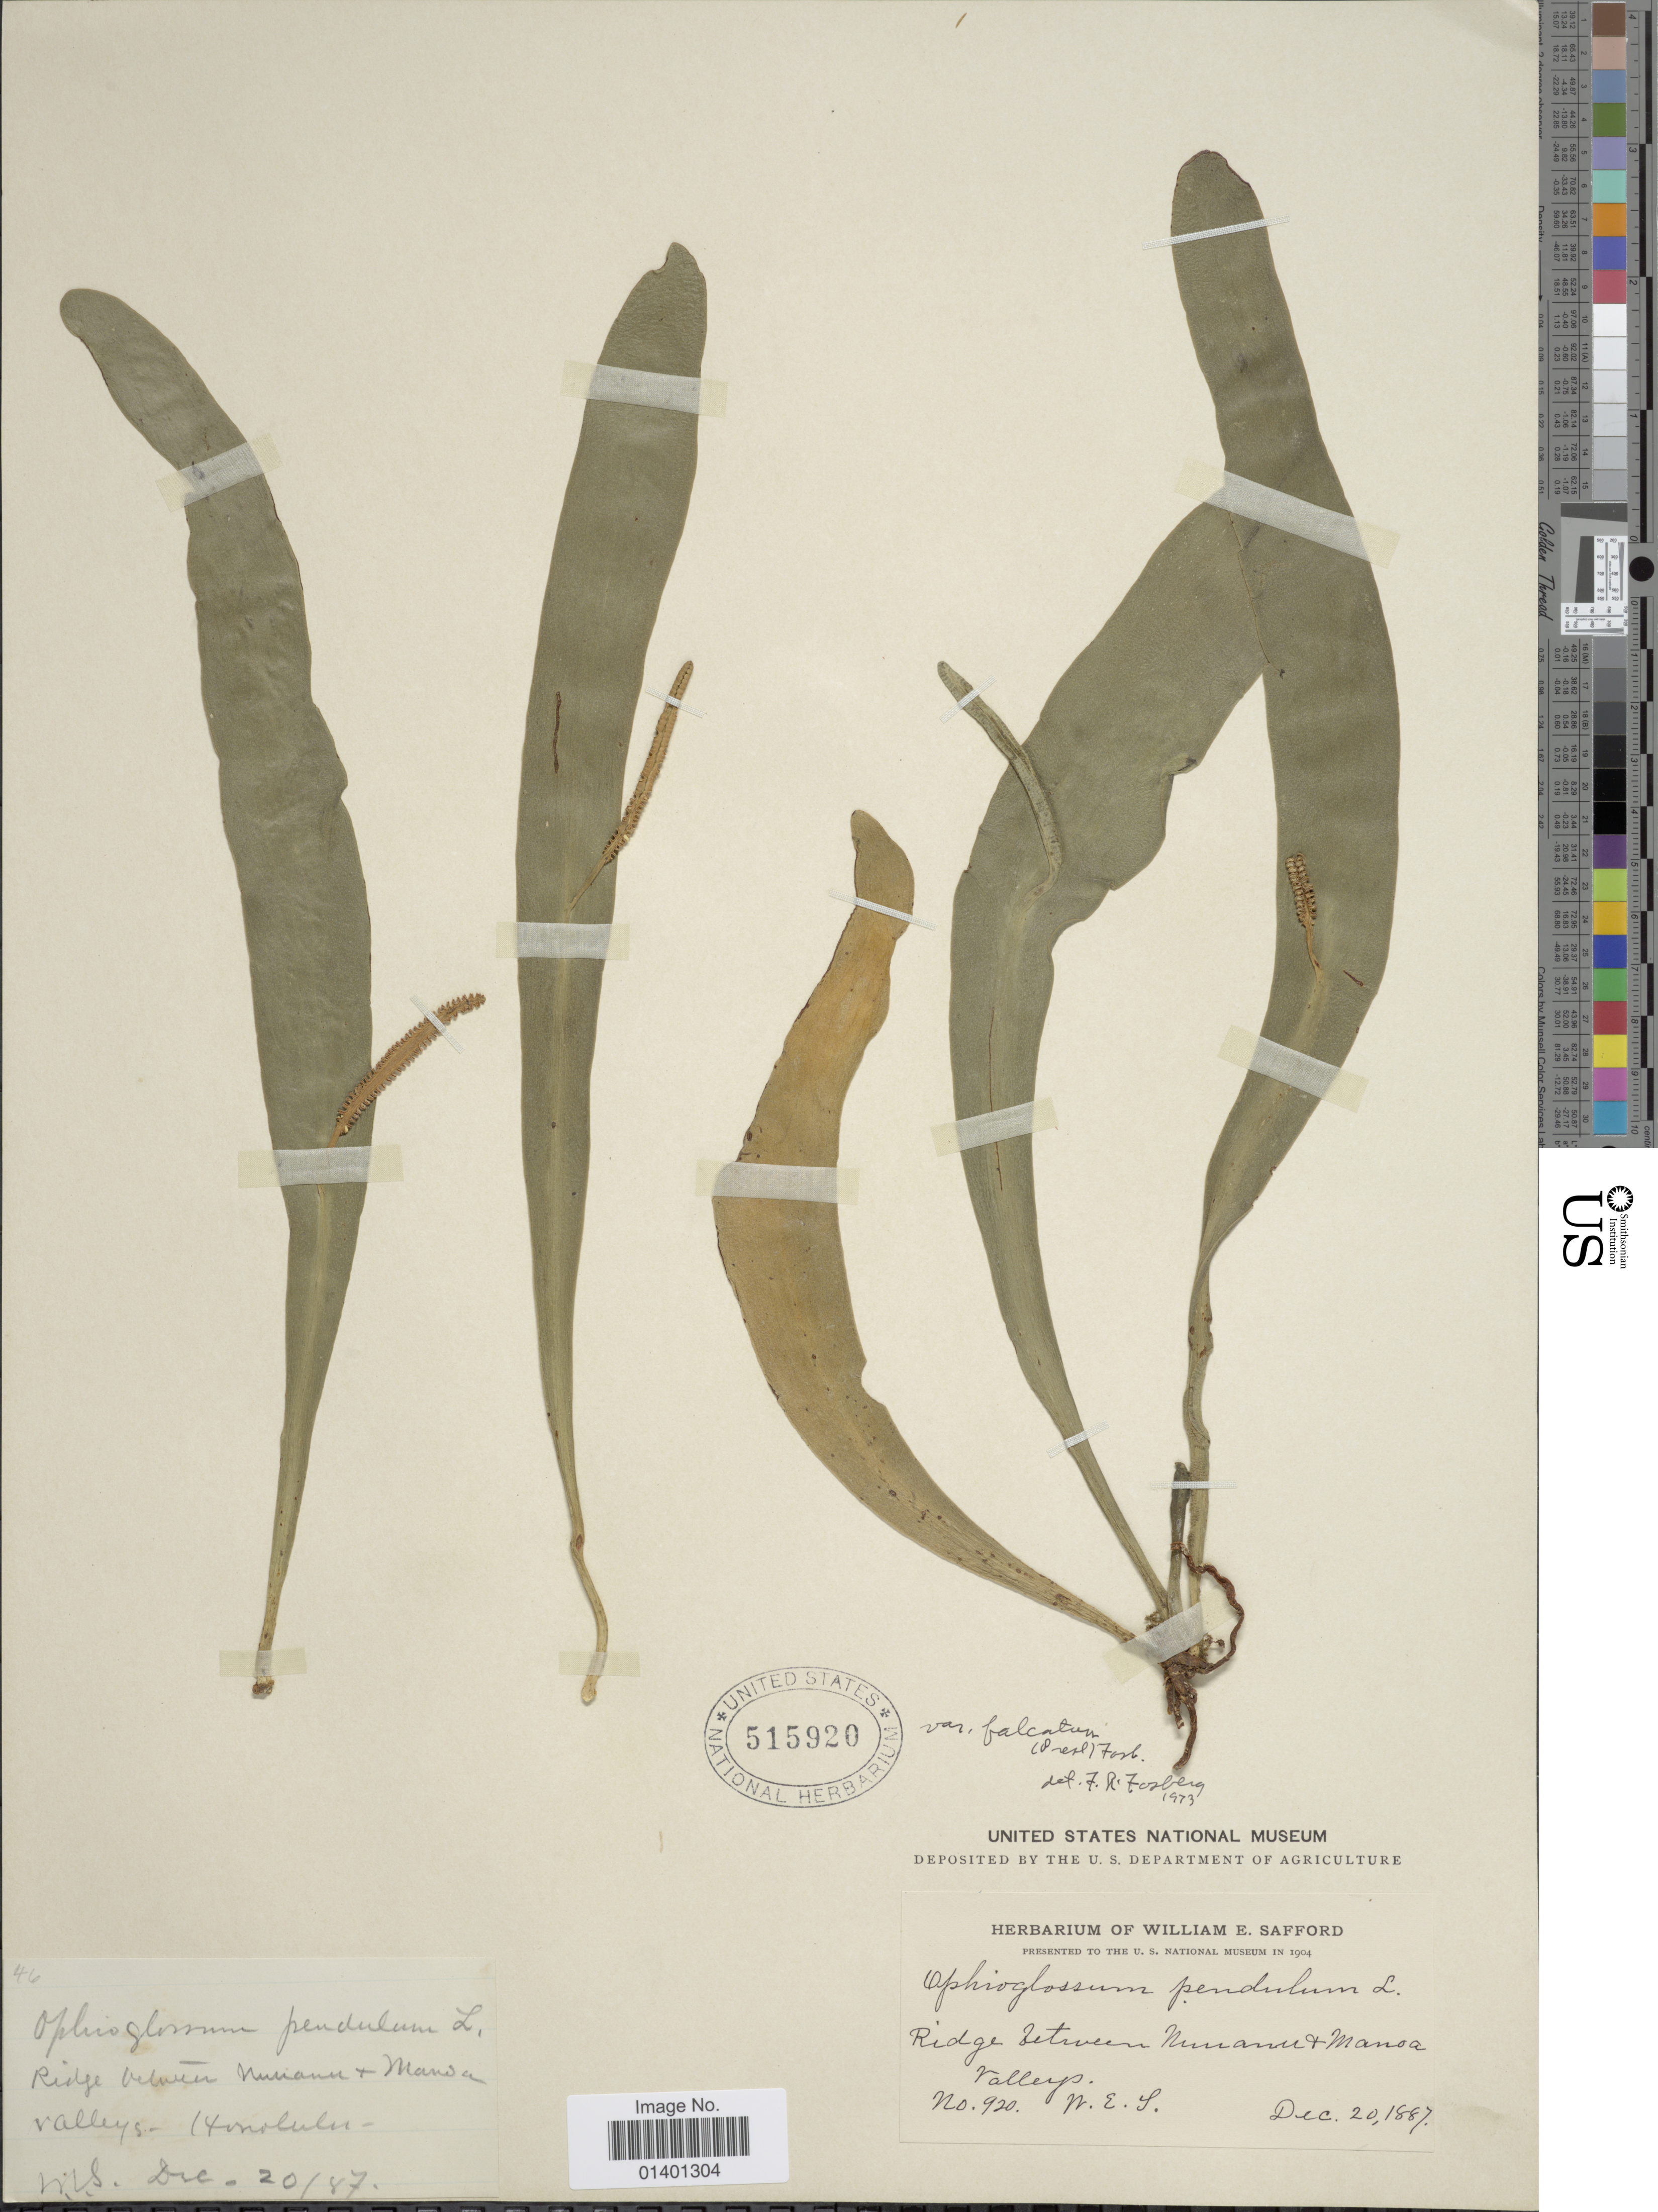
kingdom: Plantae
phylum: Tracheophyta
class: Polypodiopsida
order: Ophioglossales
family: Ophioglossaceae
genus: Ophioderma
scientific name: Ophioderma pendulum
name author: (L.) C. Presl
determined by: Wagner, W. L., (BOT), Smithsonian Institution - National Museum of Natural History (UNITED STATES)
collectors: W. E. Safford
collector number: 920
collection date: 1887-12-20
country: United States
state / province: Hawaii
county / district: Honolulu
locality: Ridge between Nuuanu & Manoa Valleys, Honolulu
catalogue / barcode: US 515920